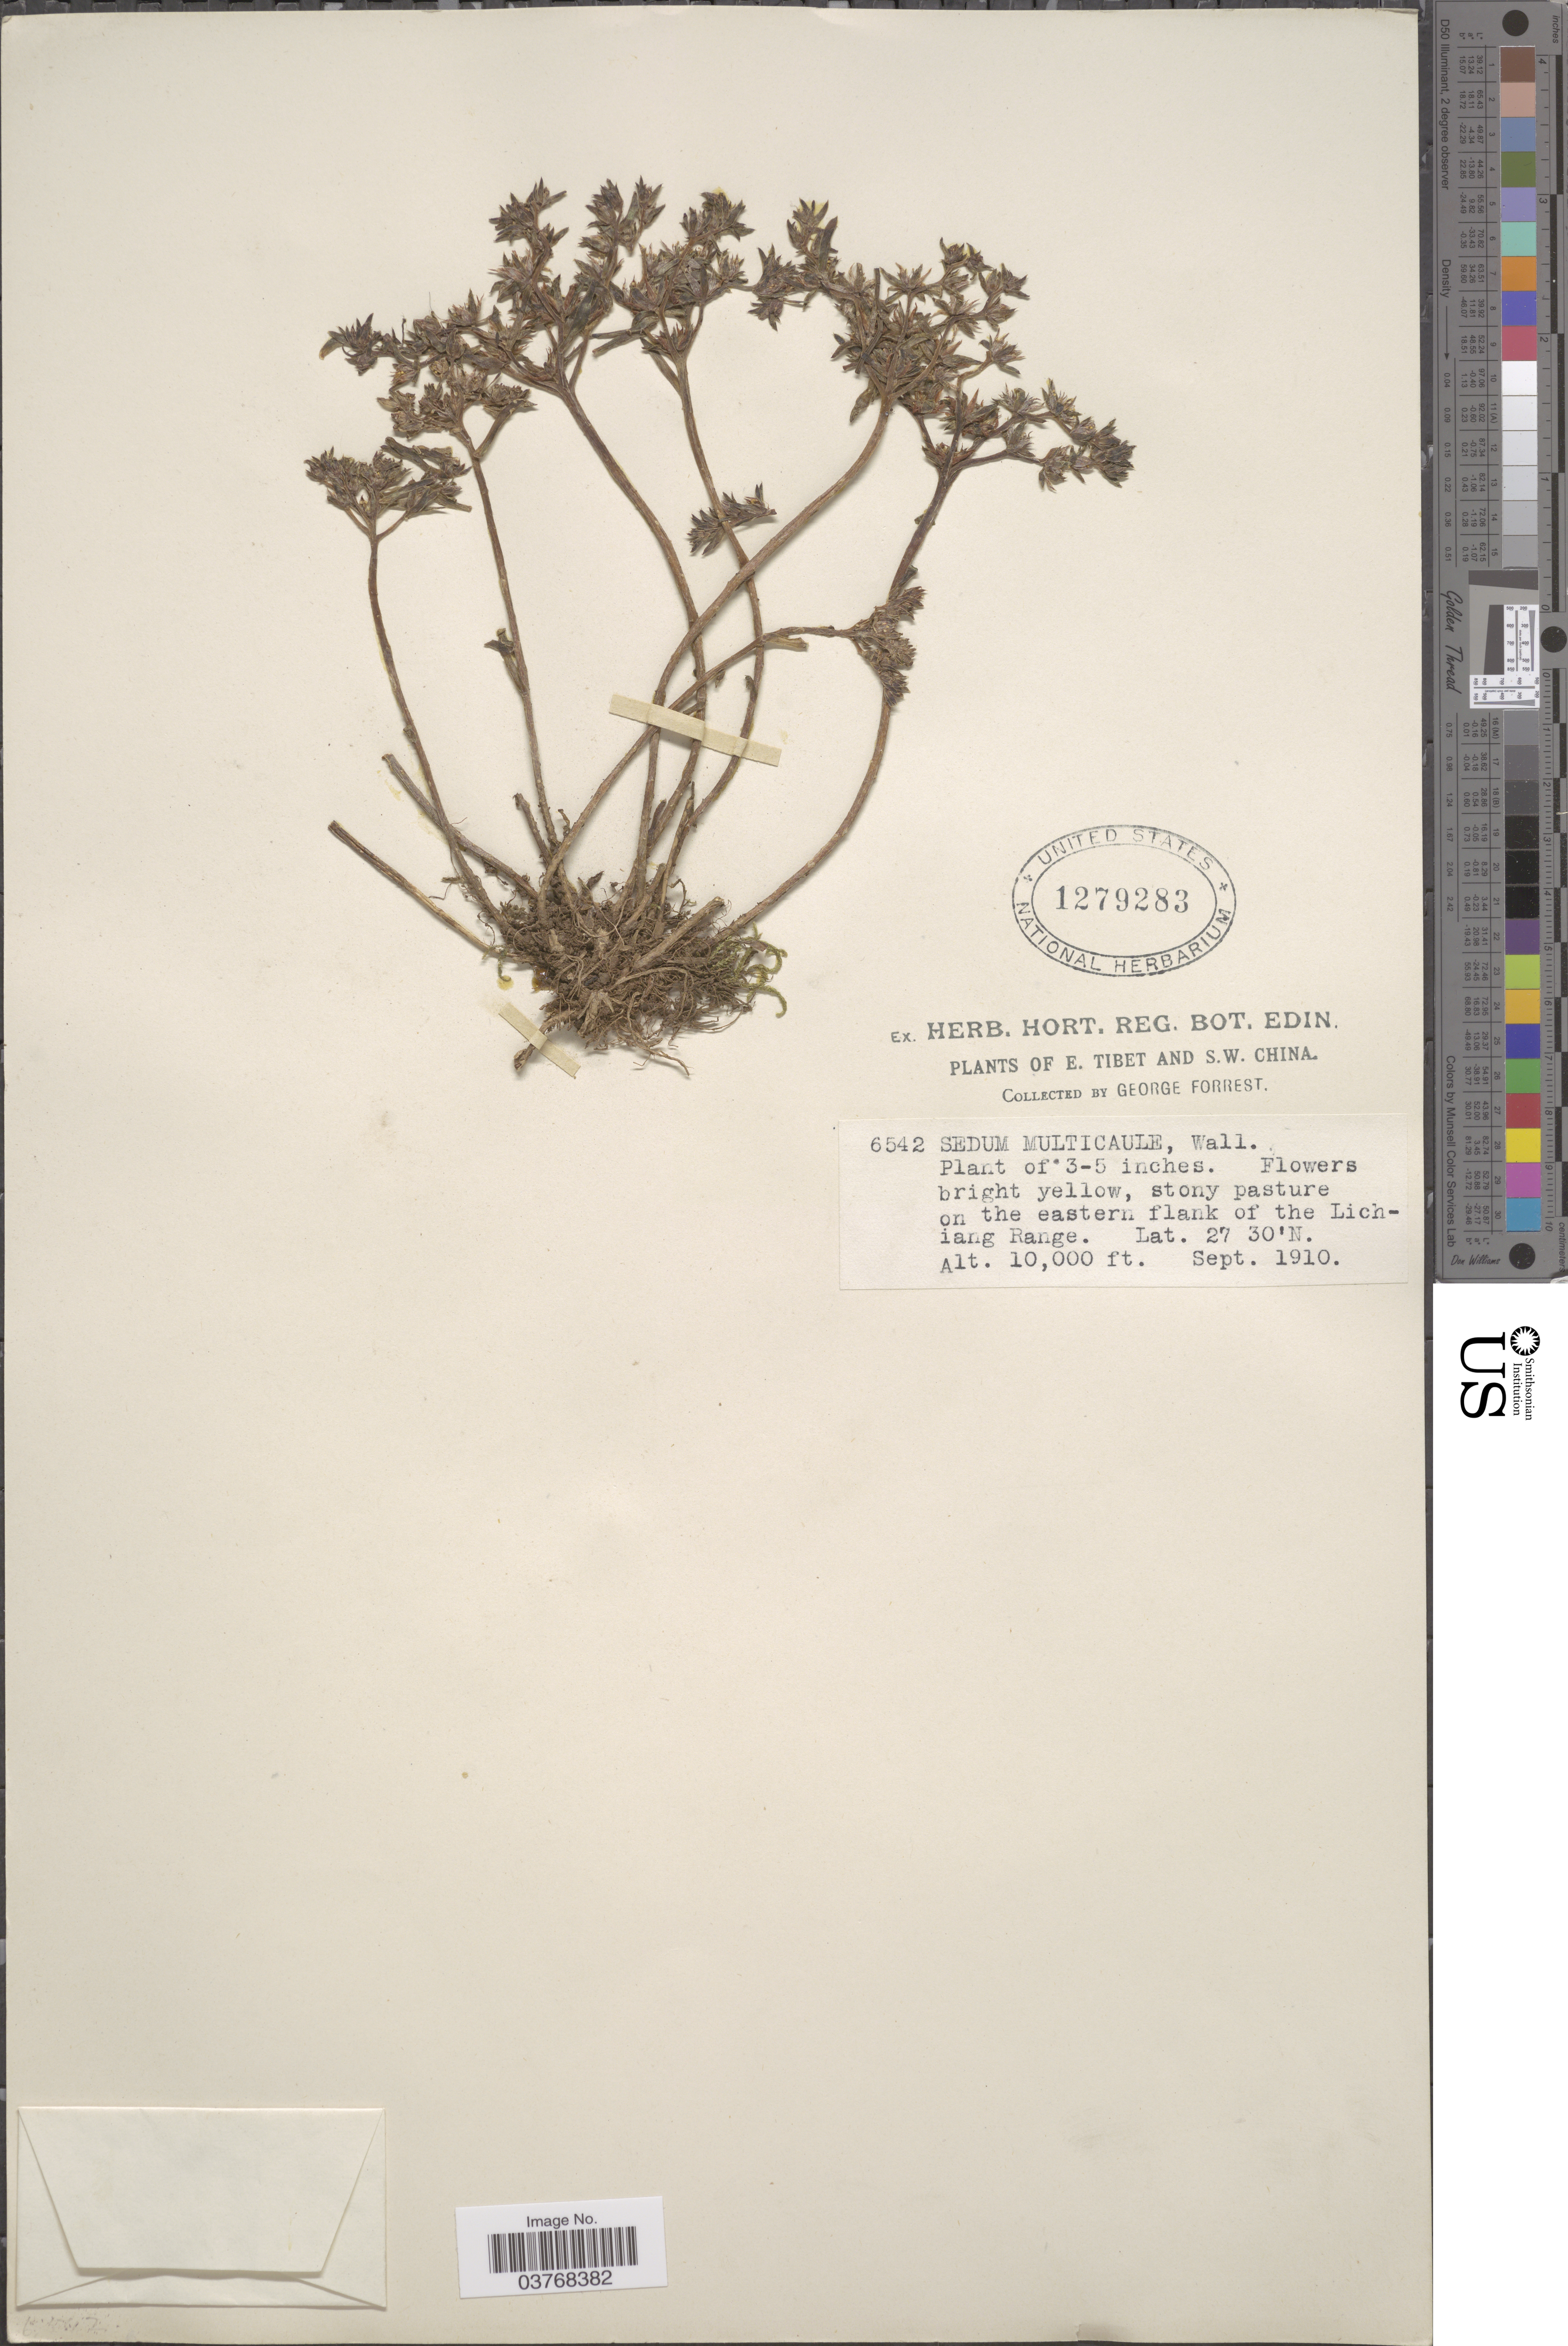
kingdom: Plantae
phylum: Tracheophyta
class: Magnoliopsida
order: Saxifragales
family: Crassulaceae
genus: Sedum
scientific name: Sedum multicaule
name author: Wall. ex Lindl.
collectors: G. Forrest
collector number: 6542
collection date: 1910-09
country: China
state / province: Xizang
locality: E. Tibet and S.W. China. On the eastern flank of the Lichiang Range.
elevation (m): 3048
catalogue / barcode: US 1279283